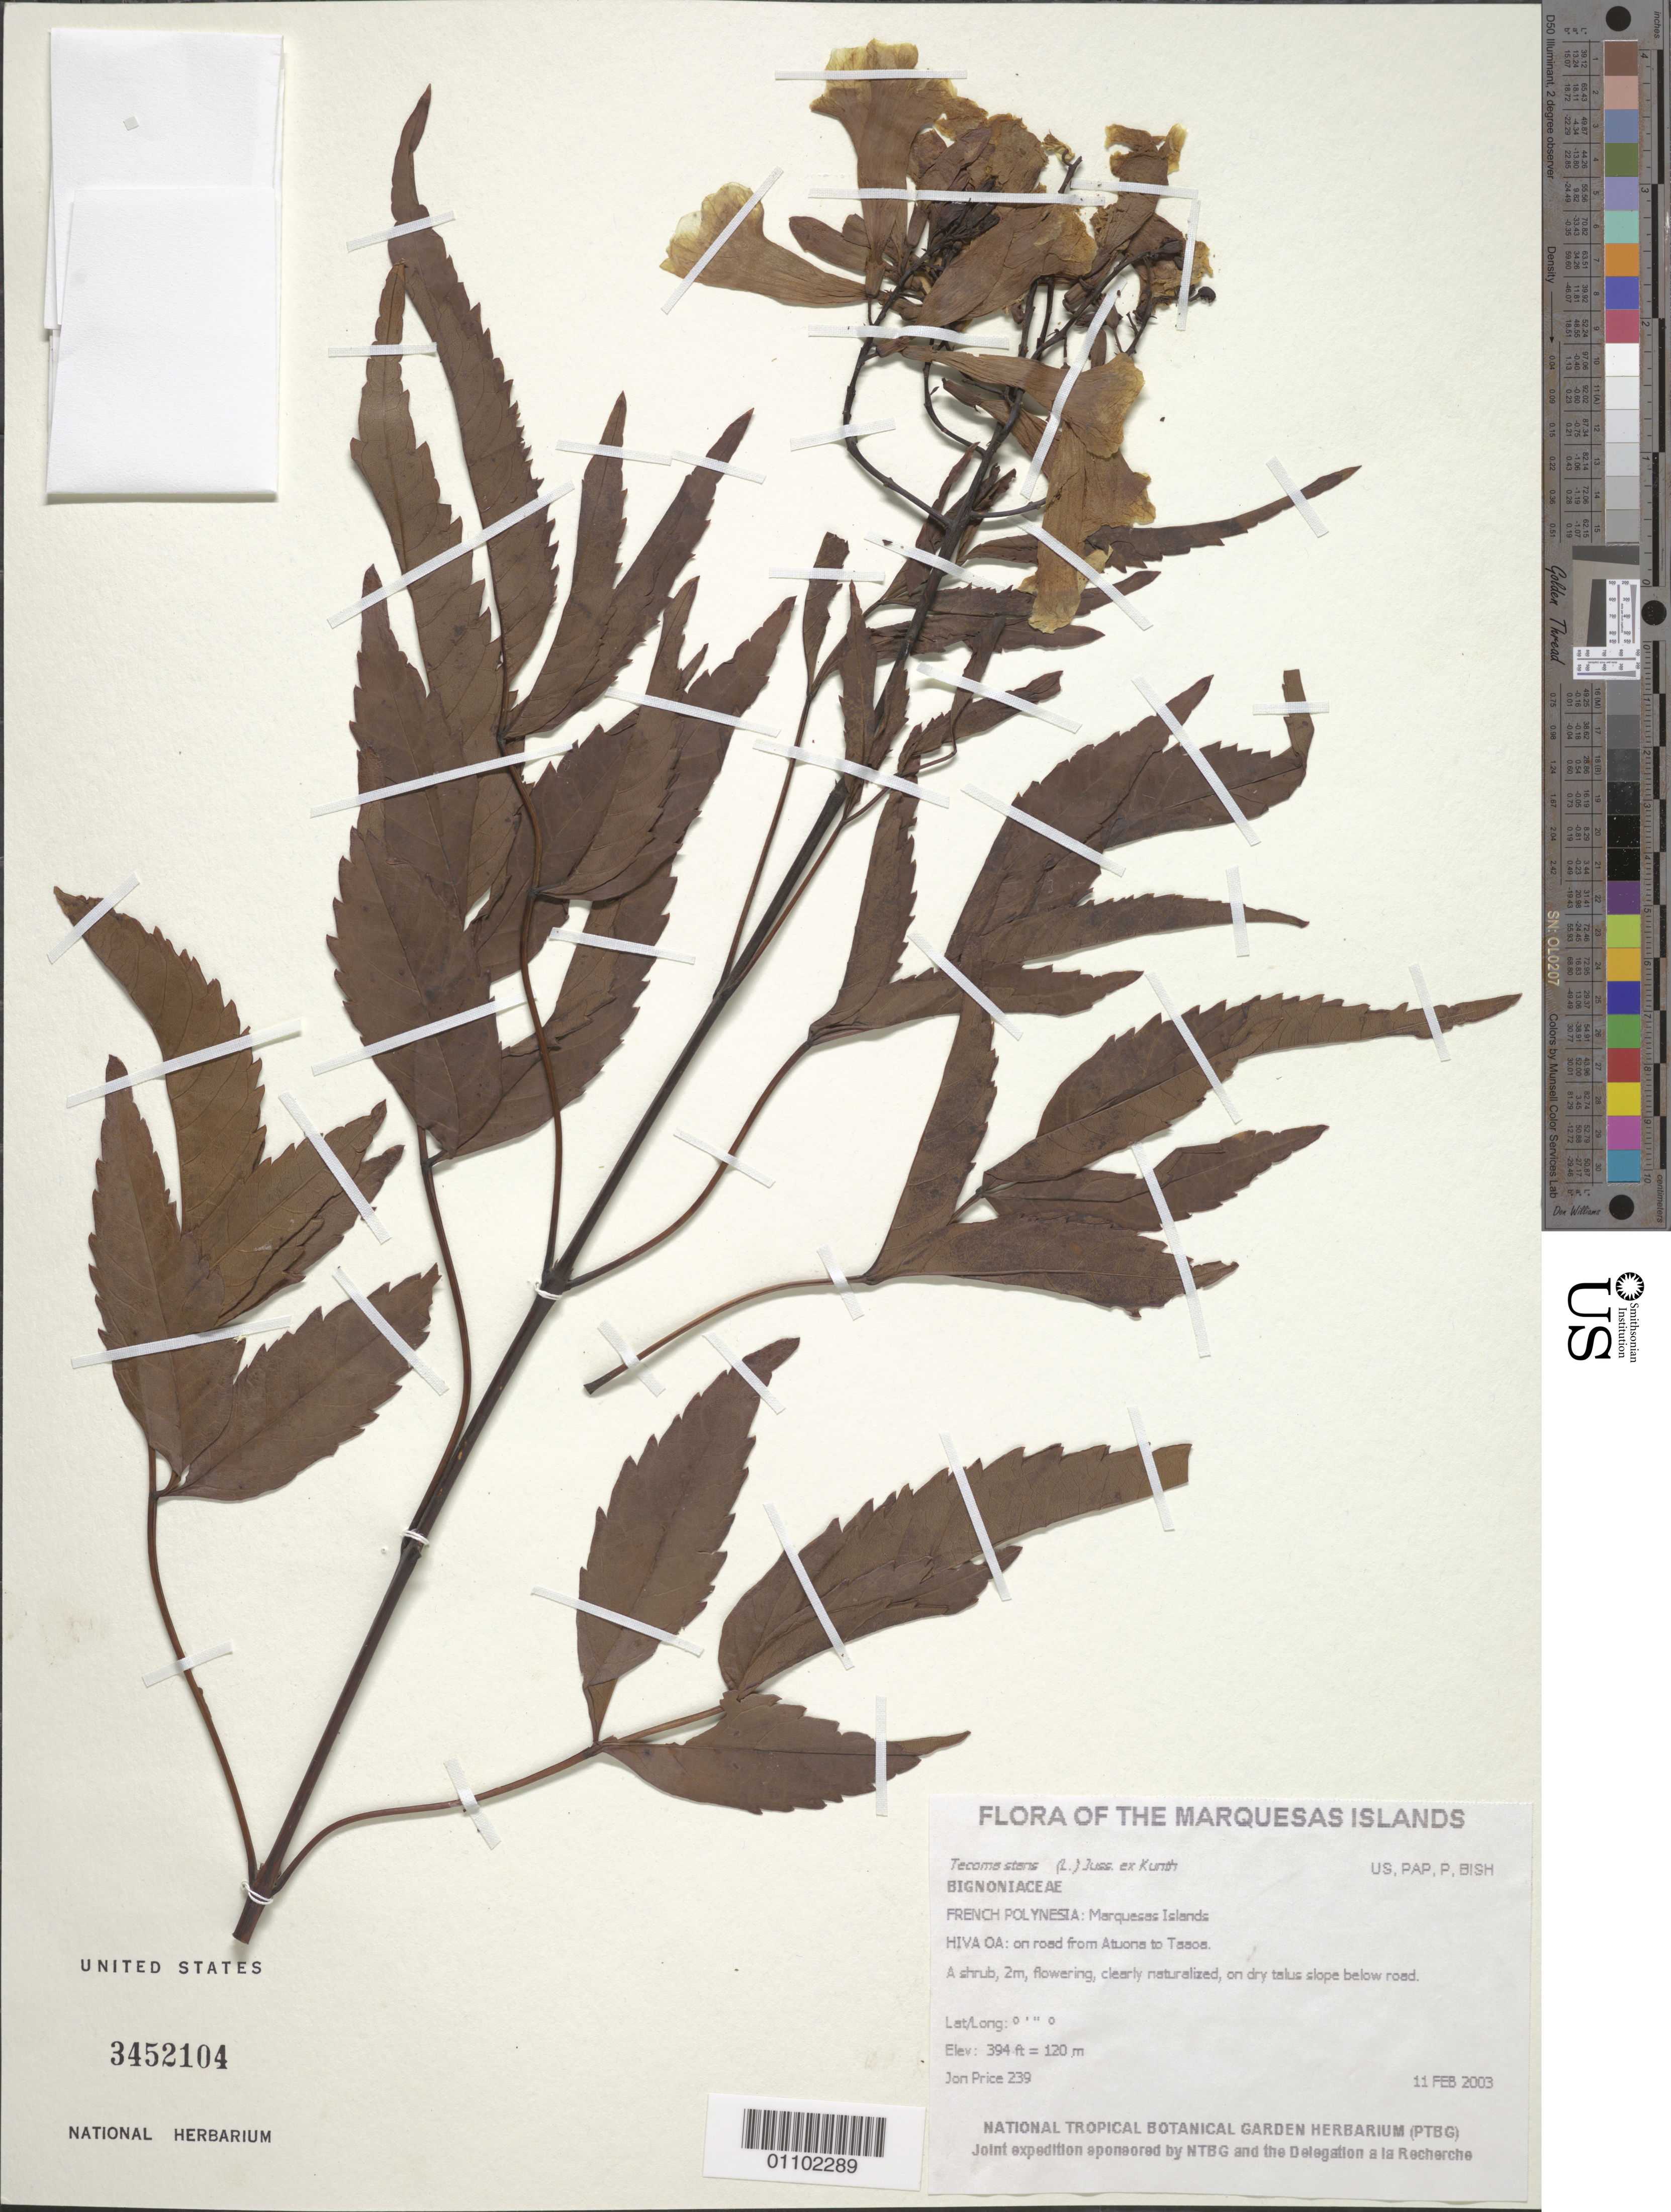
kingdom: Plantae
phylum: Tracheophyta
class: Magnoliopsida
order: Lamiales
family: Bignoniaceae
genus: Tecoma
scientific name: Tecoma stans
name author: (L.) Juss. ex Kunth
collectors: J. Price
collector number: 239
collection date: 2003-02-11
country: French Polynesia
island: Hiva Oa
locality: Atu ona: on road from Atuona to Taaoa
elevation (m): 120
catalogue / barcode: US 3452104